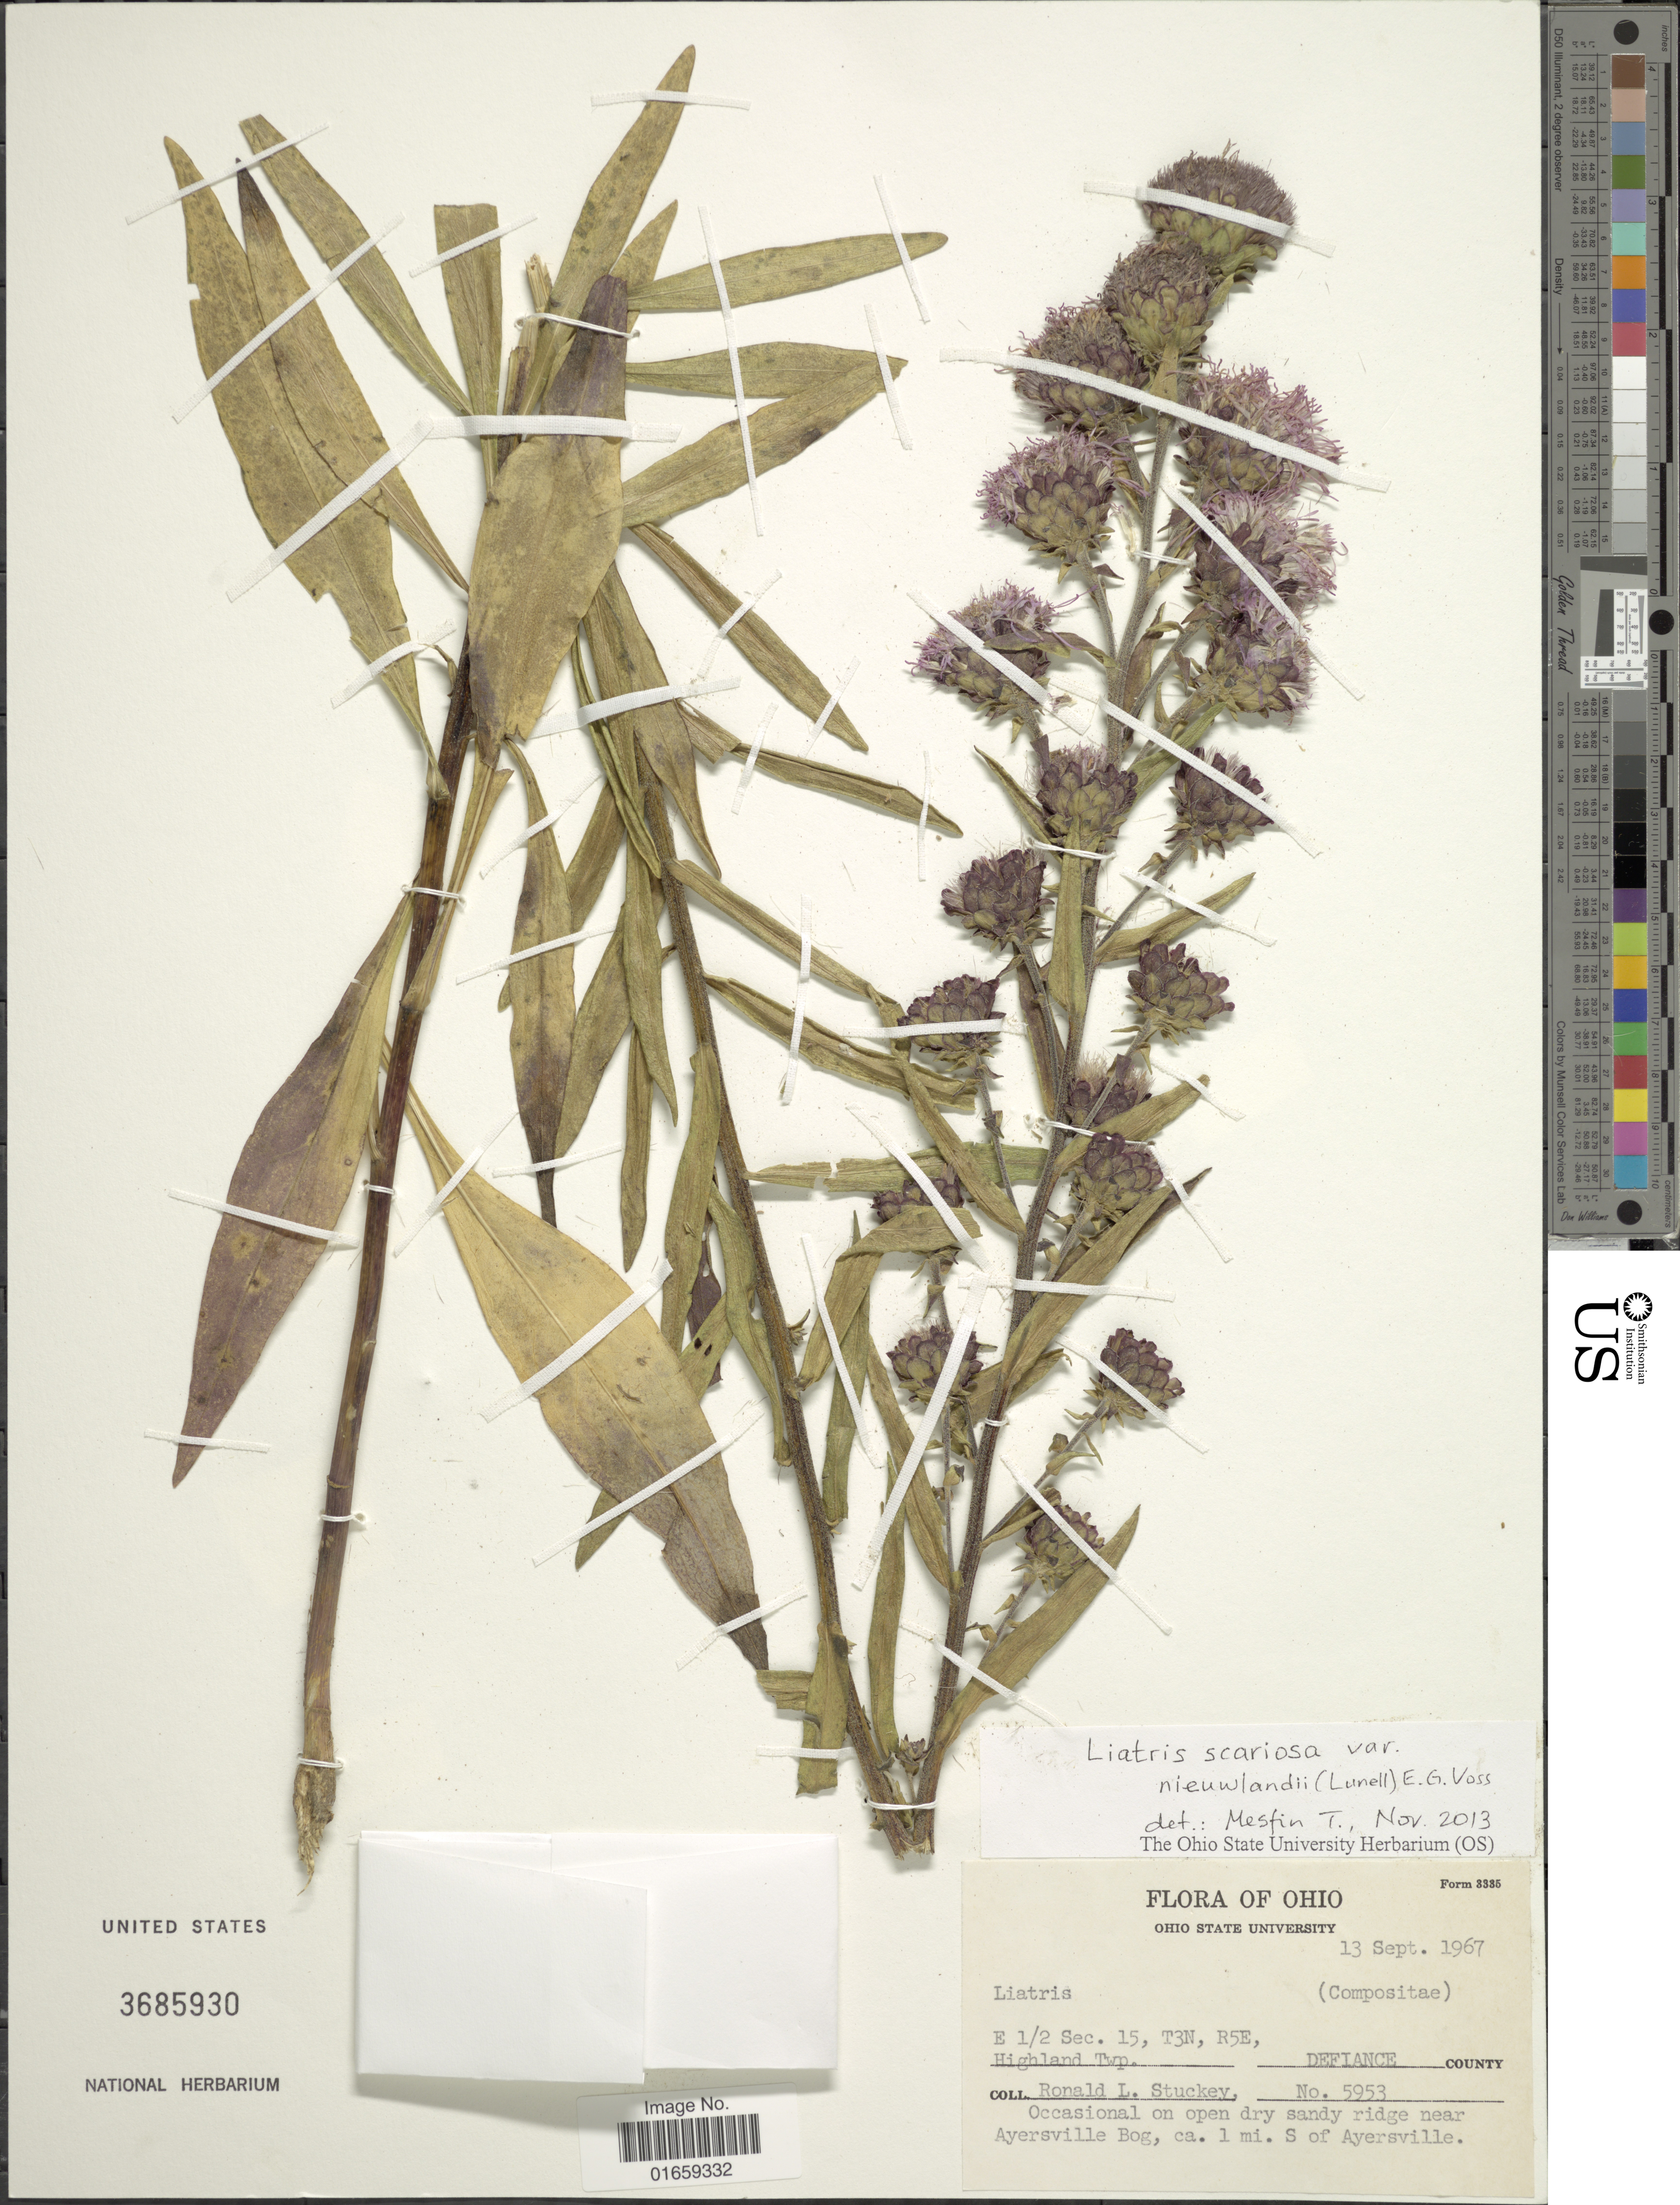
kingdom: Plantae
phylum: Tracheophyta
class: Magnoliopsida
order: Asterales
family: Asteraceae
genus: Liatris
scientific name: Liatris scariosa var. nieuwlandii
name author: (Lunell) E.G. Voss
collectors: R. L. Stuckey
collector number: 5353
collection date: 1967-09-13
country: United States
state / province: Ohio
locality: E 1/2 sec. 15, T3N, R5E, Highland TWP, Defiance County, near Ayersville Bog, ca. 1 mi. S of Ayersville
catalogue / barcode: US 3685930